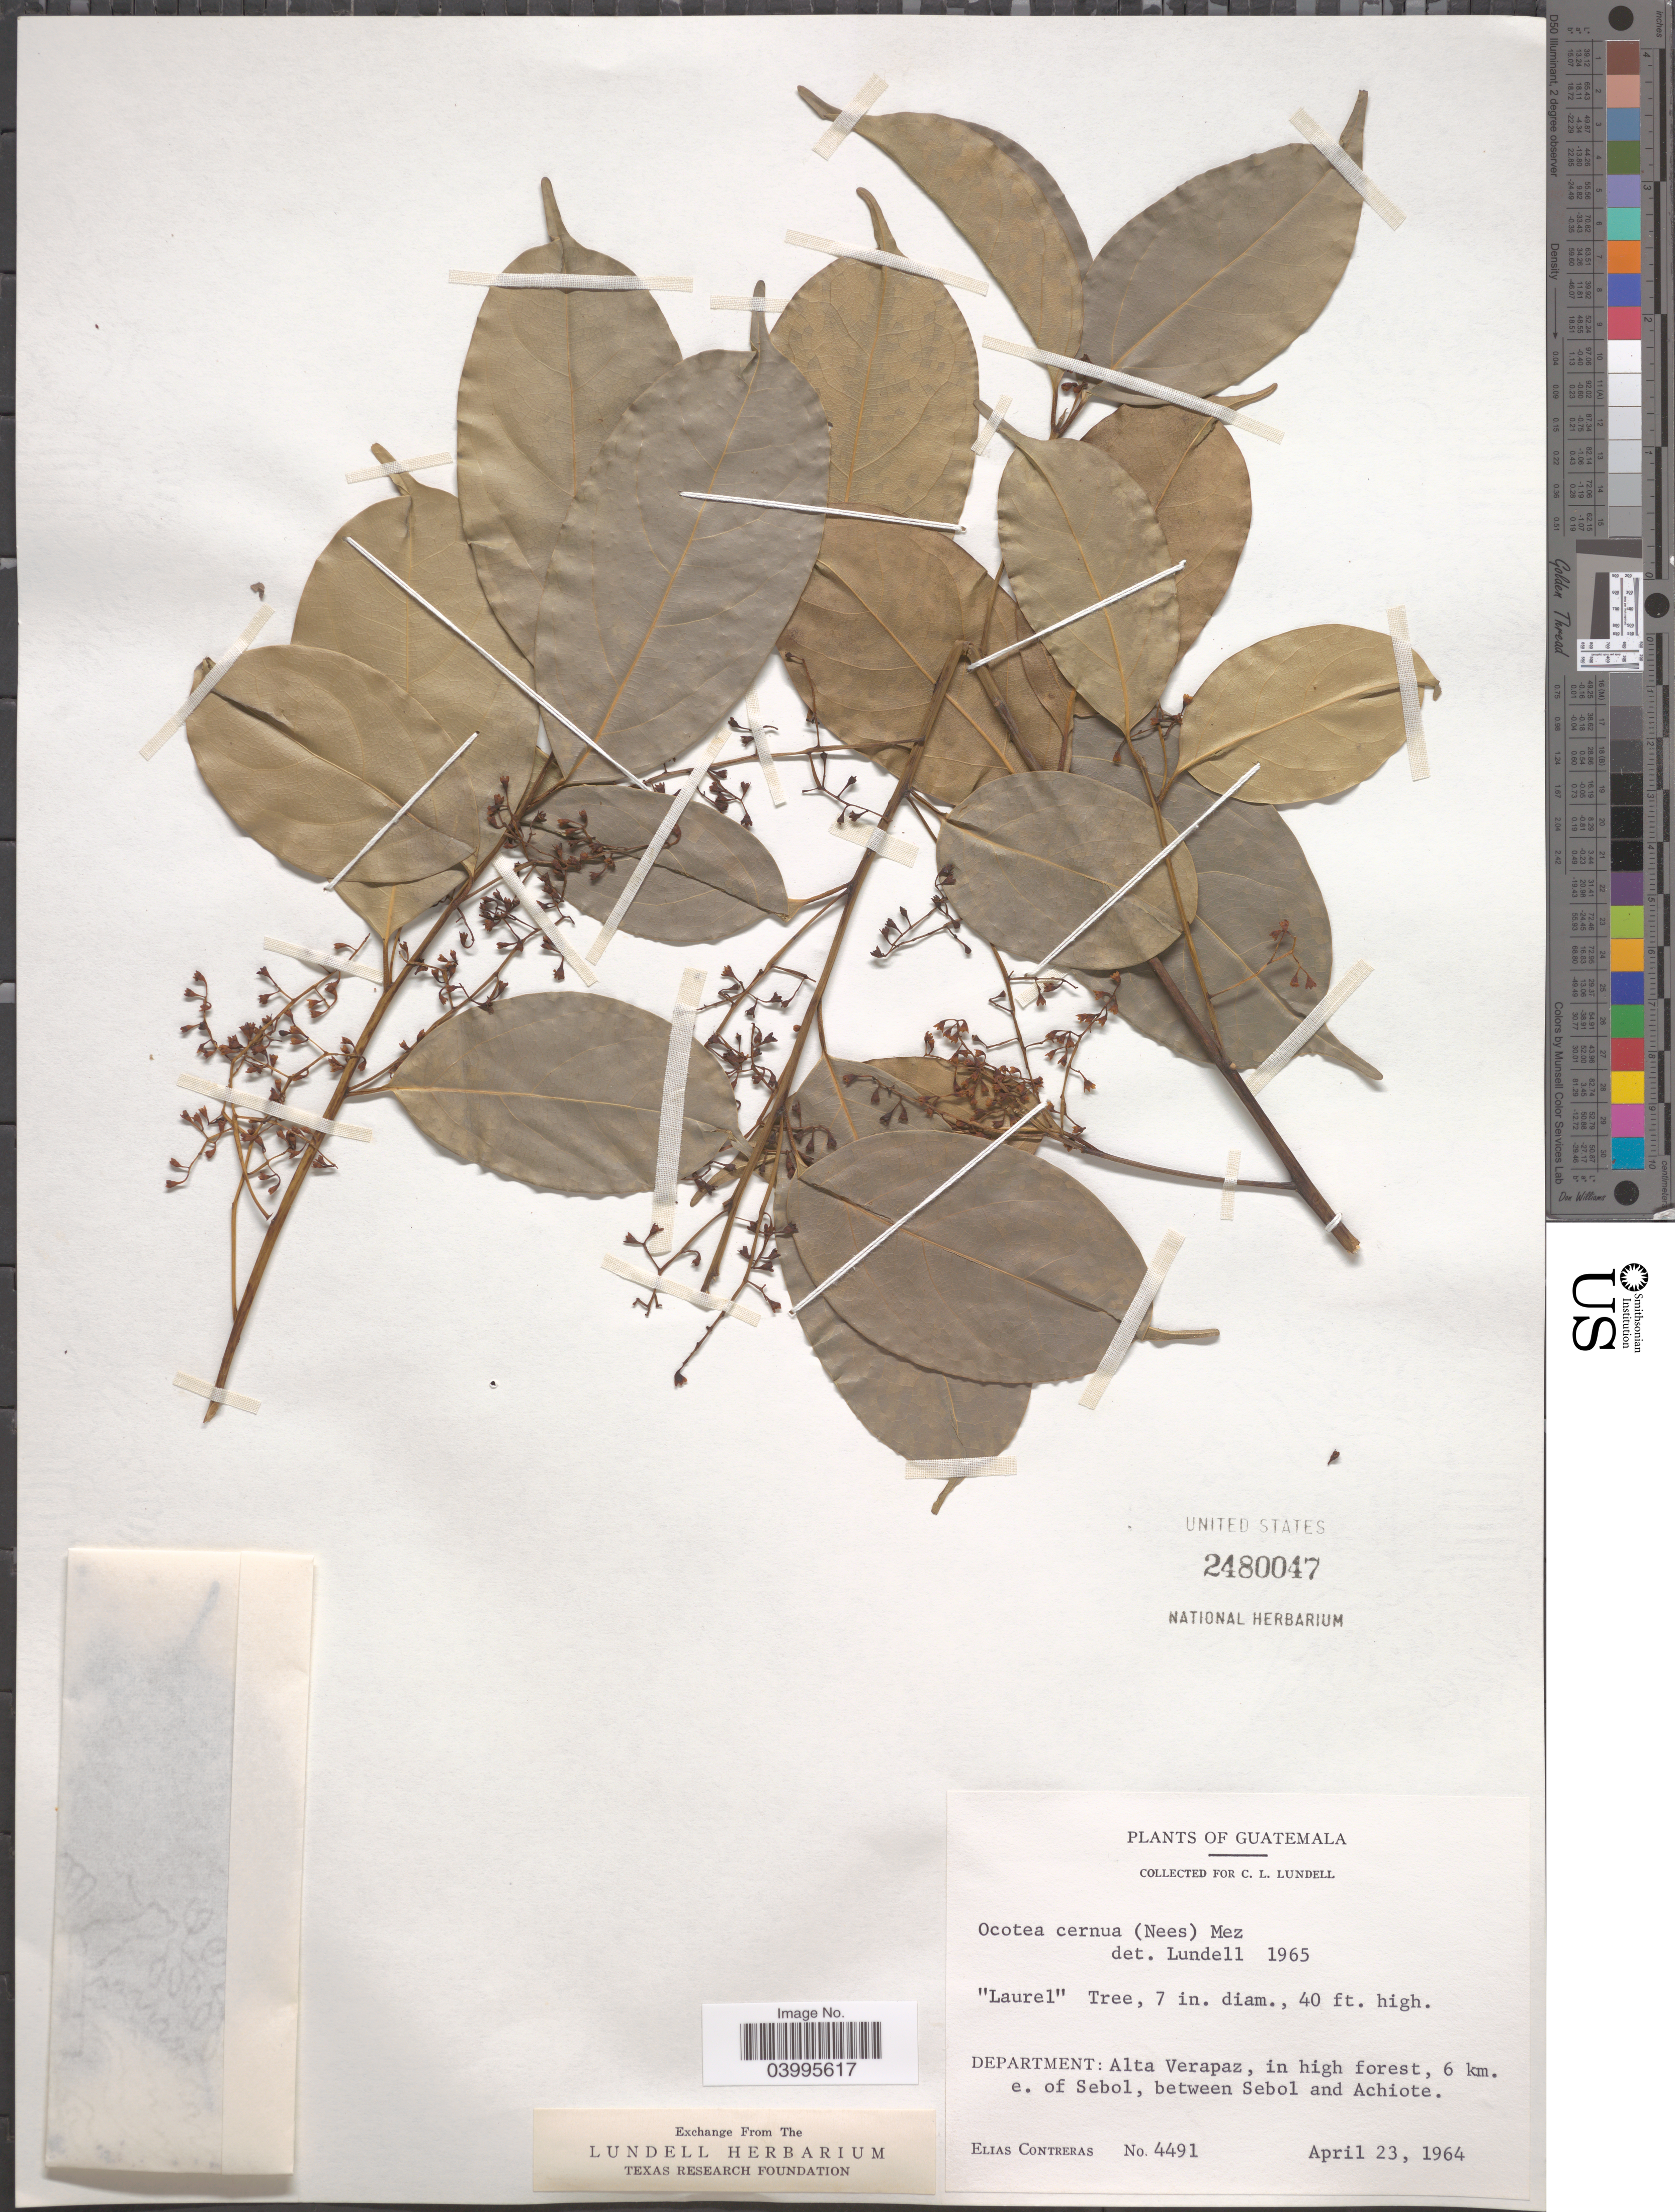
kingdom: Plantae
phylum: Tracheophyta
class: Magnoliopsida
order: Laurales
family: Lauraceae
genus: Ocotea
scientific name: Ocotea cernua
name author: (Nees) Mez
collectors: E. Contreras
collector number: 4491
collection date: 1964-04-23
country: Guatemala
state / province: Alta Verapaz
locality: Department: Alta Verapaz, in high forest, 6 km. e. of Sebol, between Sebol and Achiote.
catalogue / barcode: US 2480047